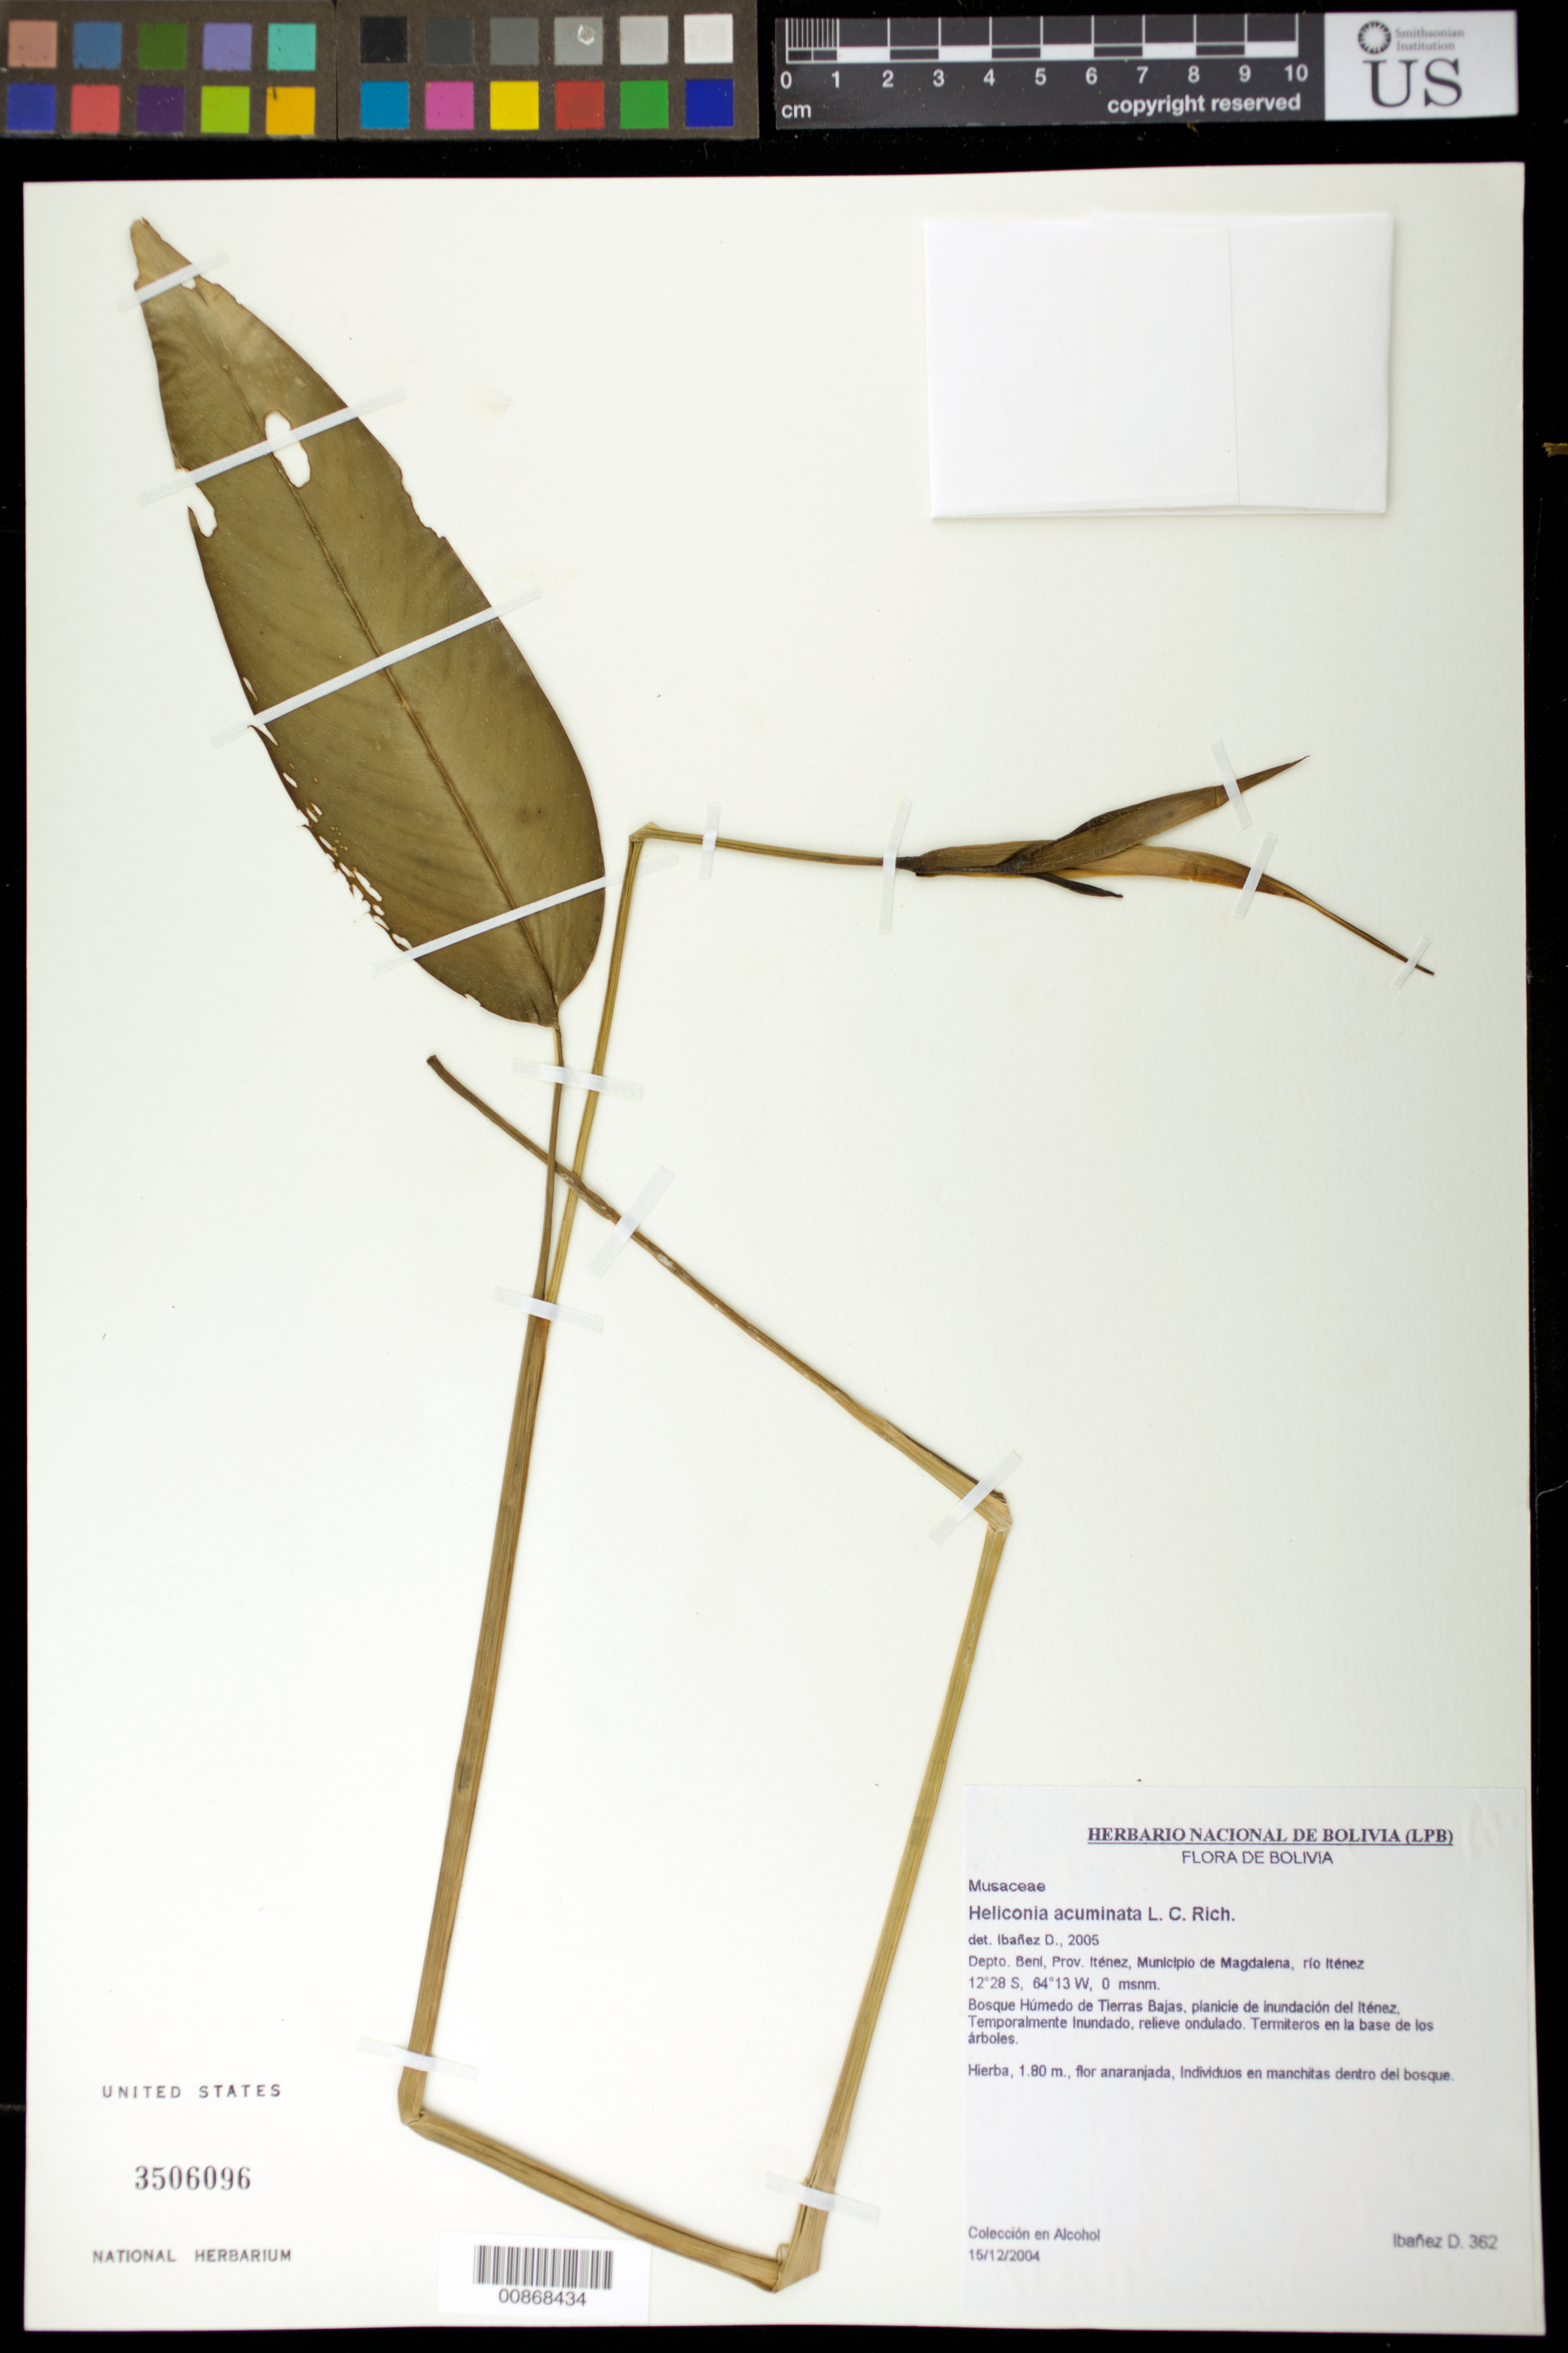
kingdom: Plantae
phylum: Tracheophyta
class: Liliopsida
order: Zingiberales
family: Heliconiaceae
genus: Heliconia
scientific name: Heliconia acuminata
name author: A. Rich.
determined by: Ibáñez, D.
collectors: D. Ibáñez, V. Zenteno, J. Roca, C. Soria & F. Justiniano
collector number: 362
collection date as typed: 15 Dec 2004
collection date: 2004-12-15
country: Bolivia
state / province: Beni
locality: Prov. Itenez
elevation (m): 0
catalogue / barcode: US 3506096